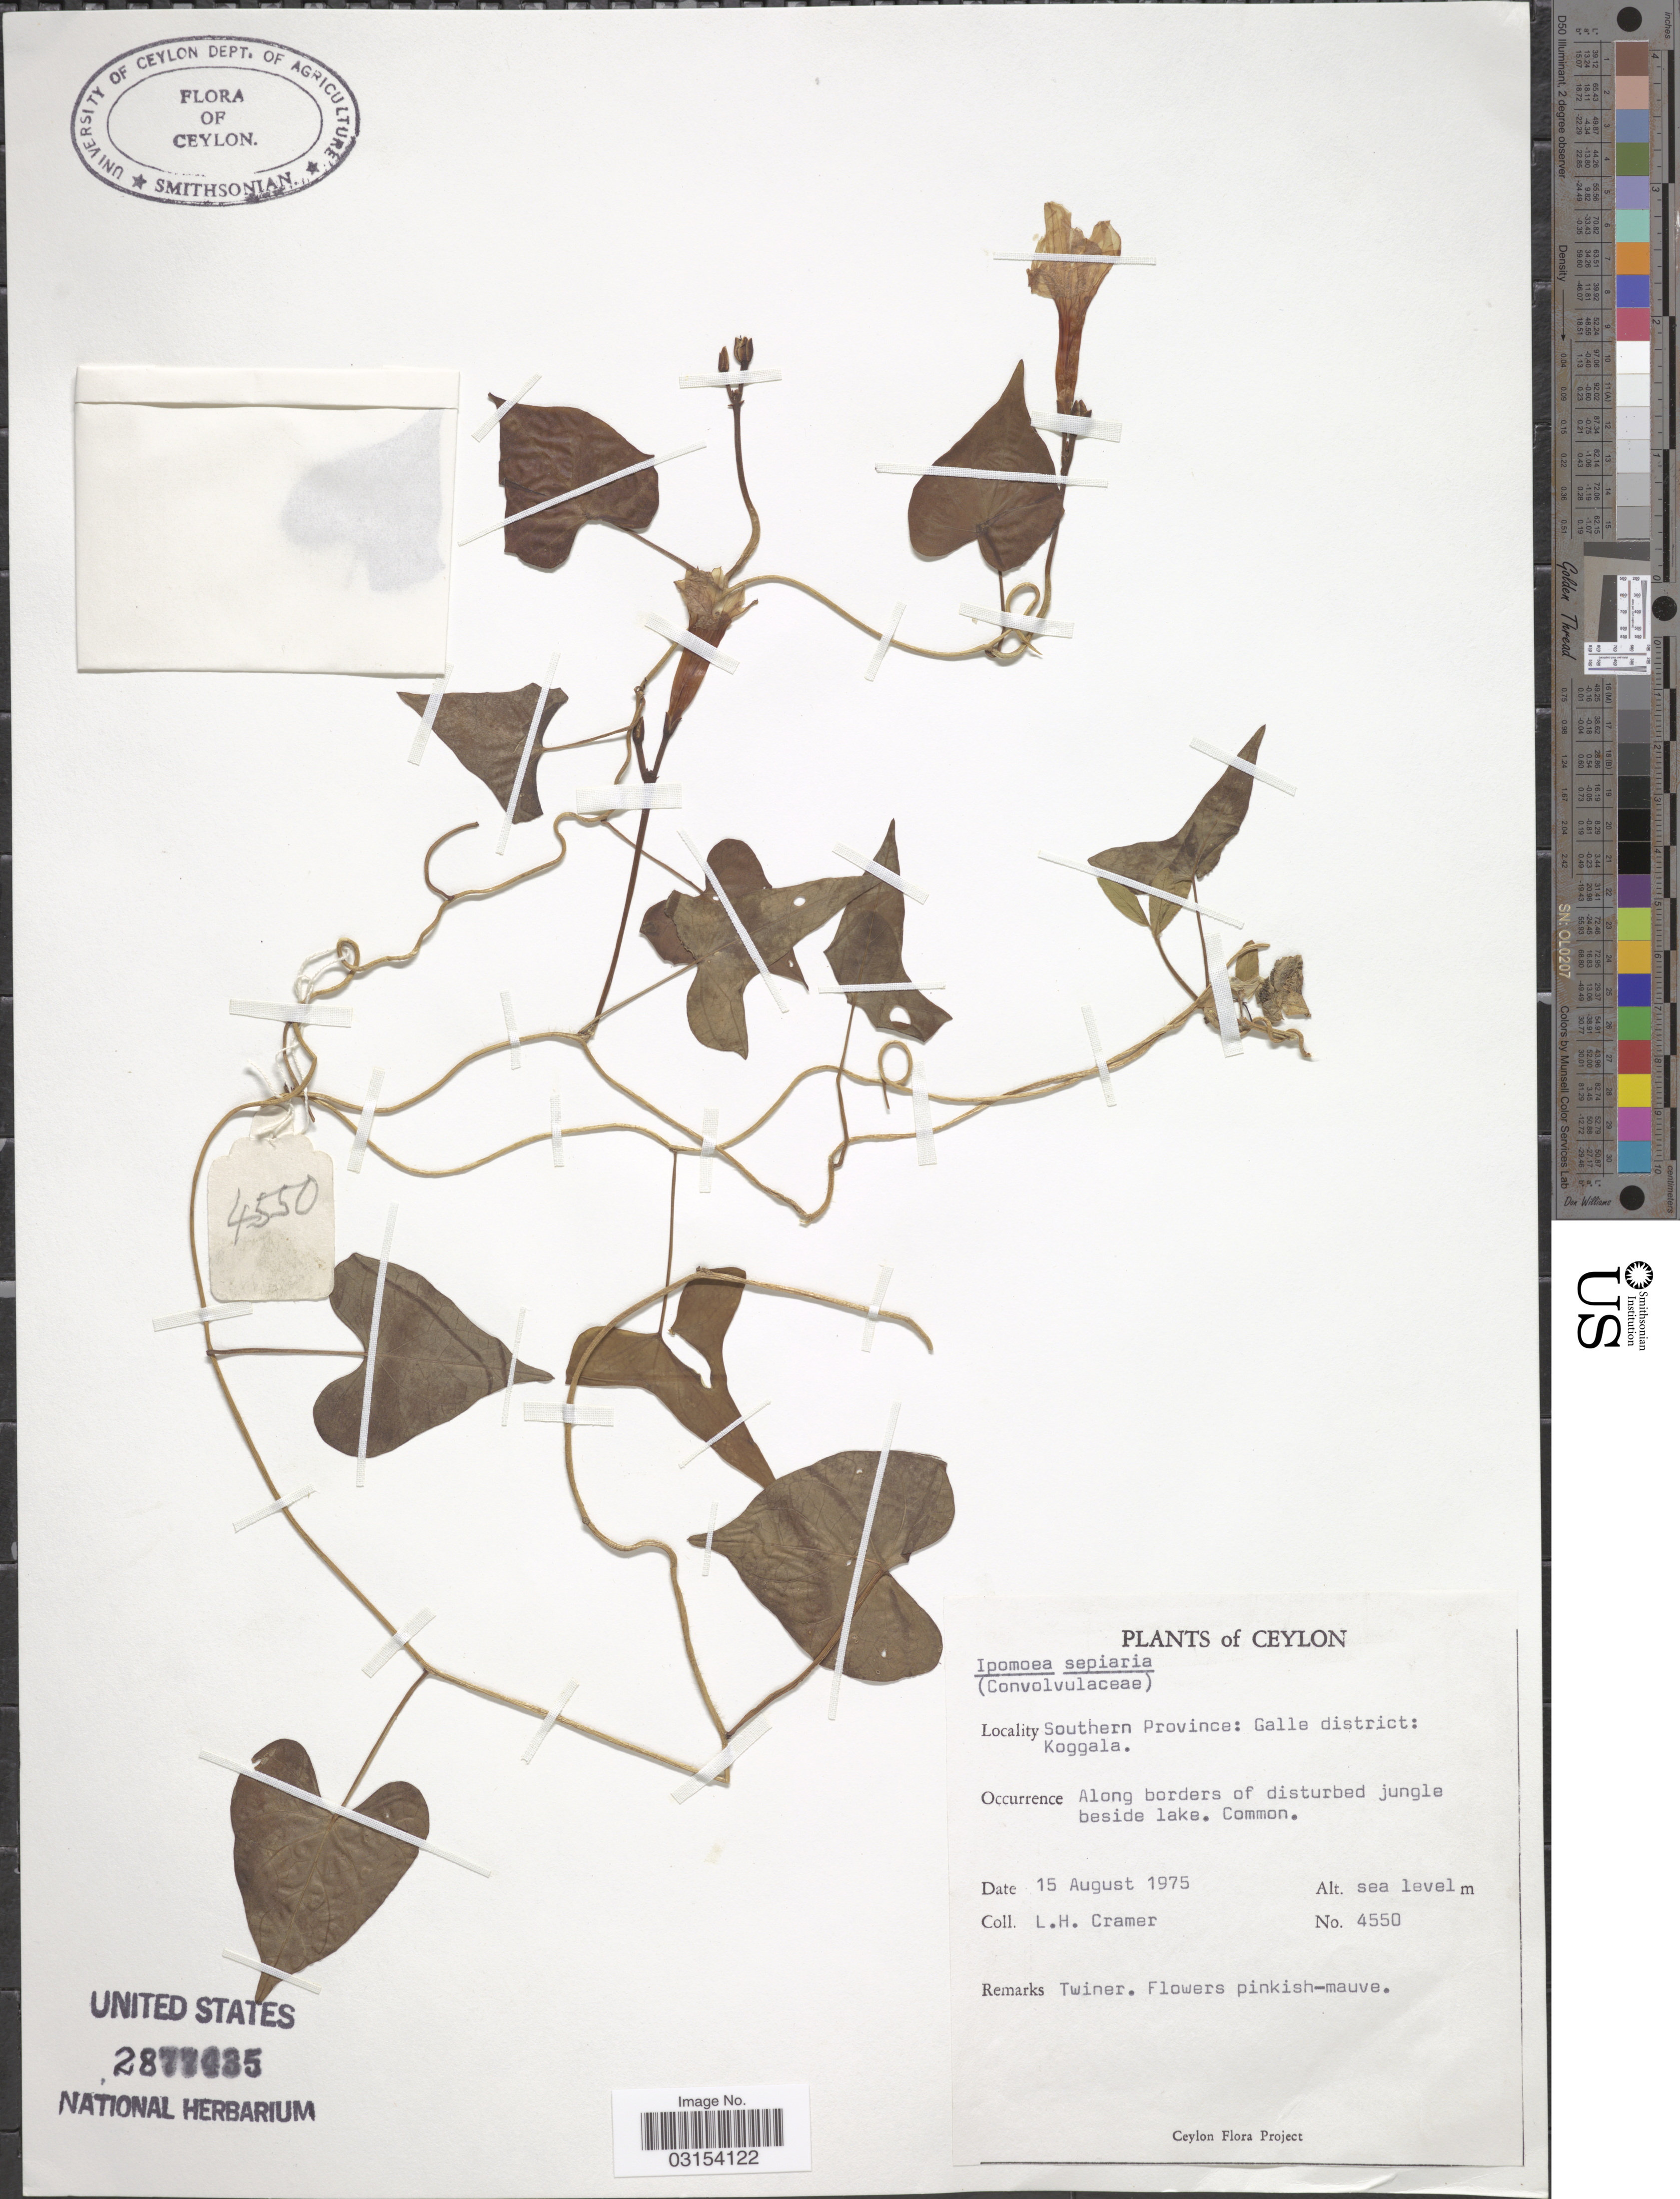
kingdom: Plantae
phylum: Tracheophyta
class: Magnoliopsida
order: Solanales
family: Convolvulaceae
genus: Ipomoea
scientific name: Ipomoea sepiaria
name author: Koenig ex Roxb.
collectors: L. H. Cramer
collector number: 4550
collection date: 1975-08-15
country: Sri Lanka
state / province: Southern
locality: Ceylon, Southern Province: Galle district: Koggala, Along borders of disturbed jungle beside lake.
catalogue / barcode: US 2877435